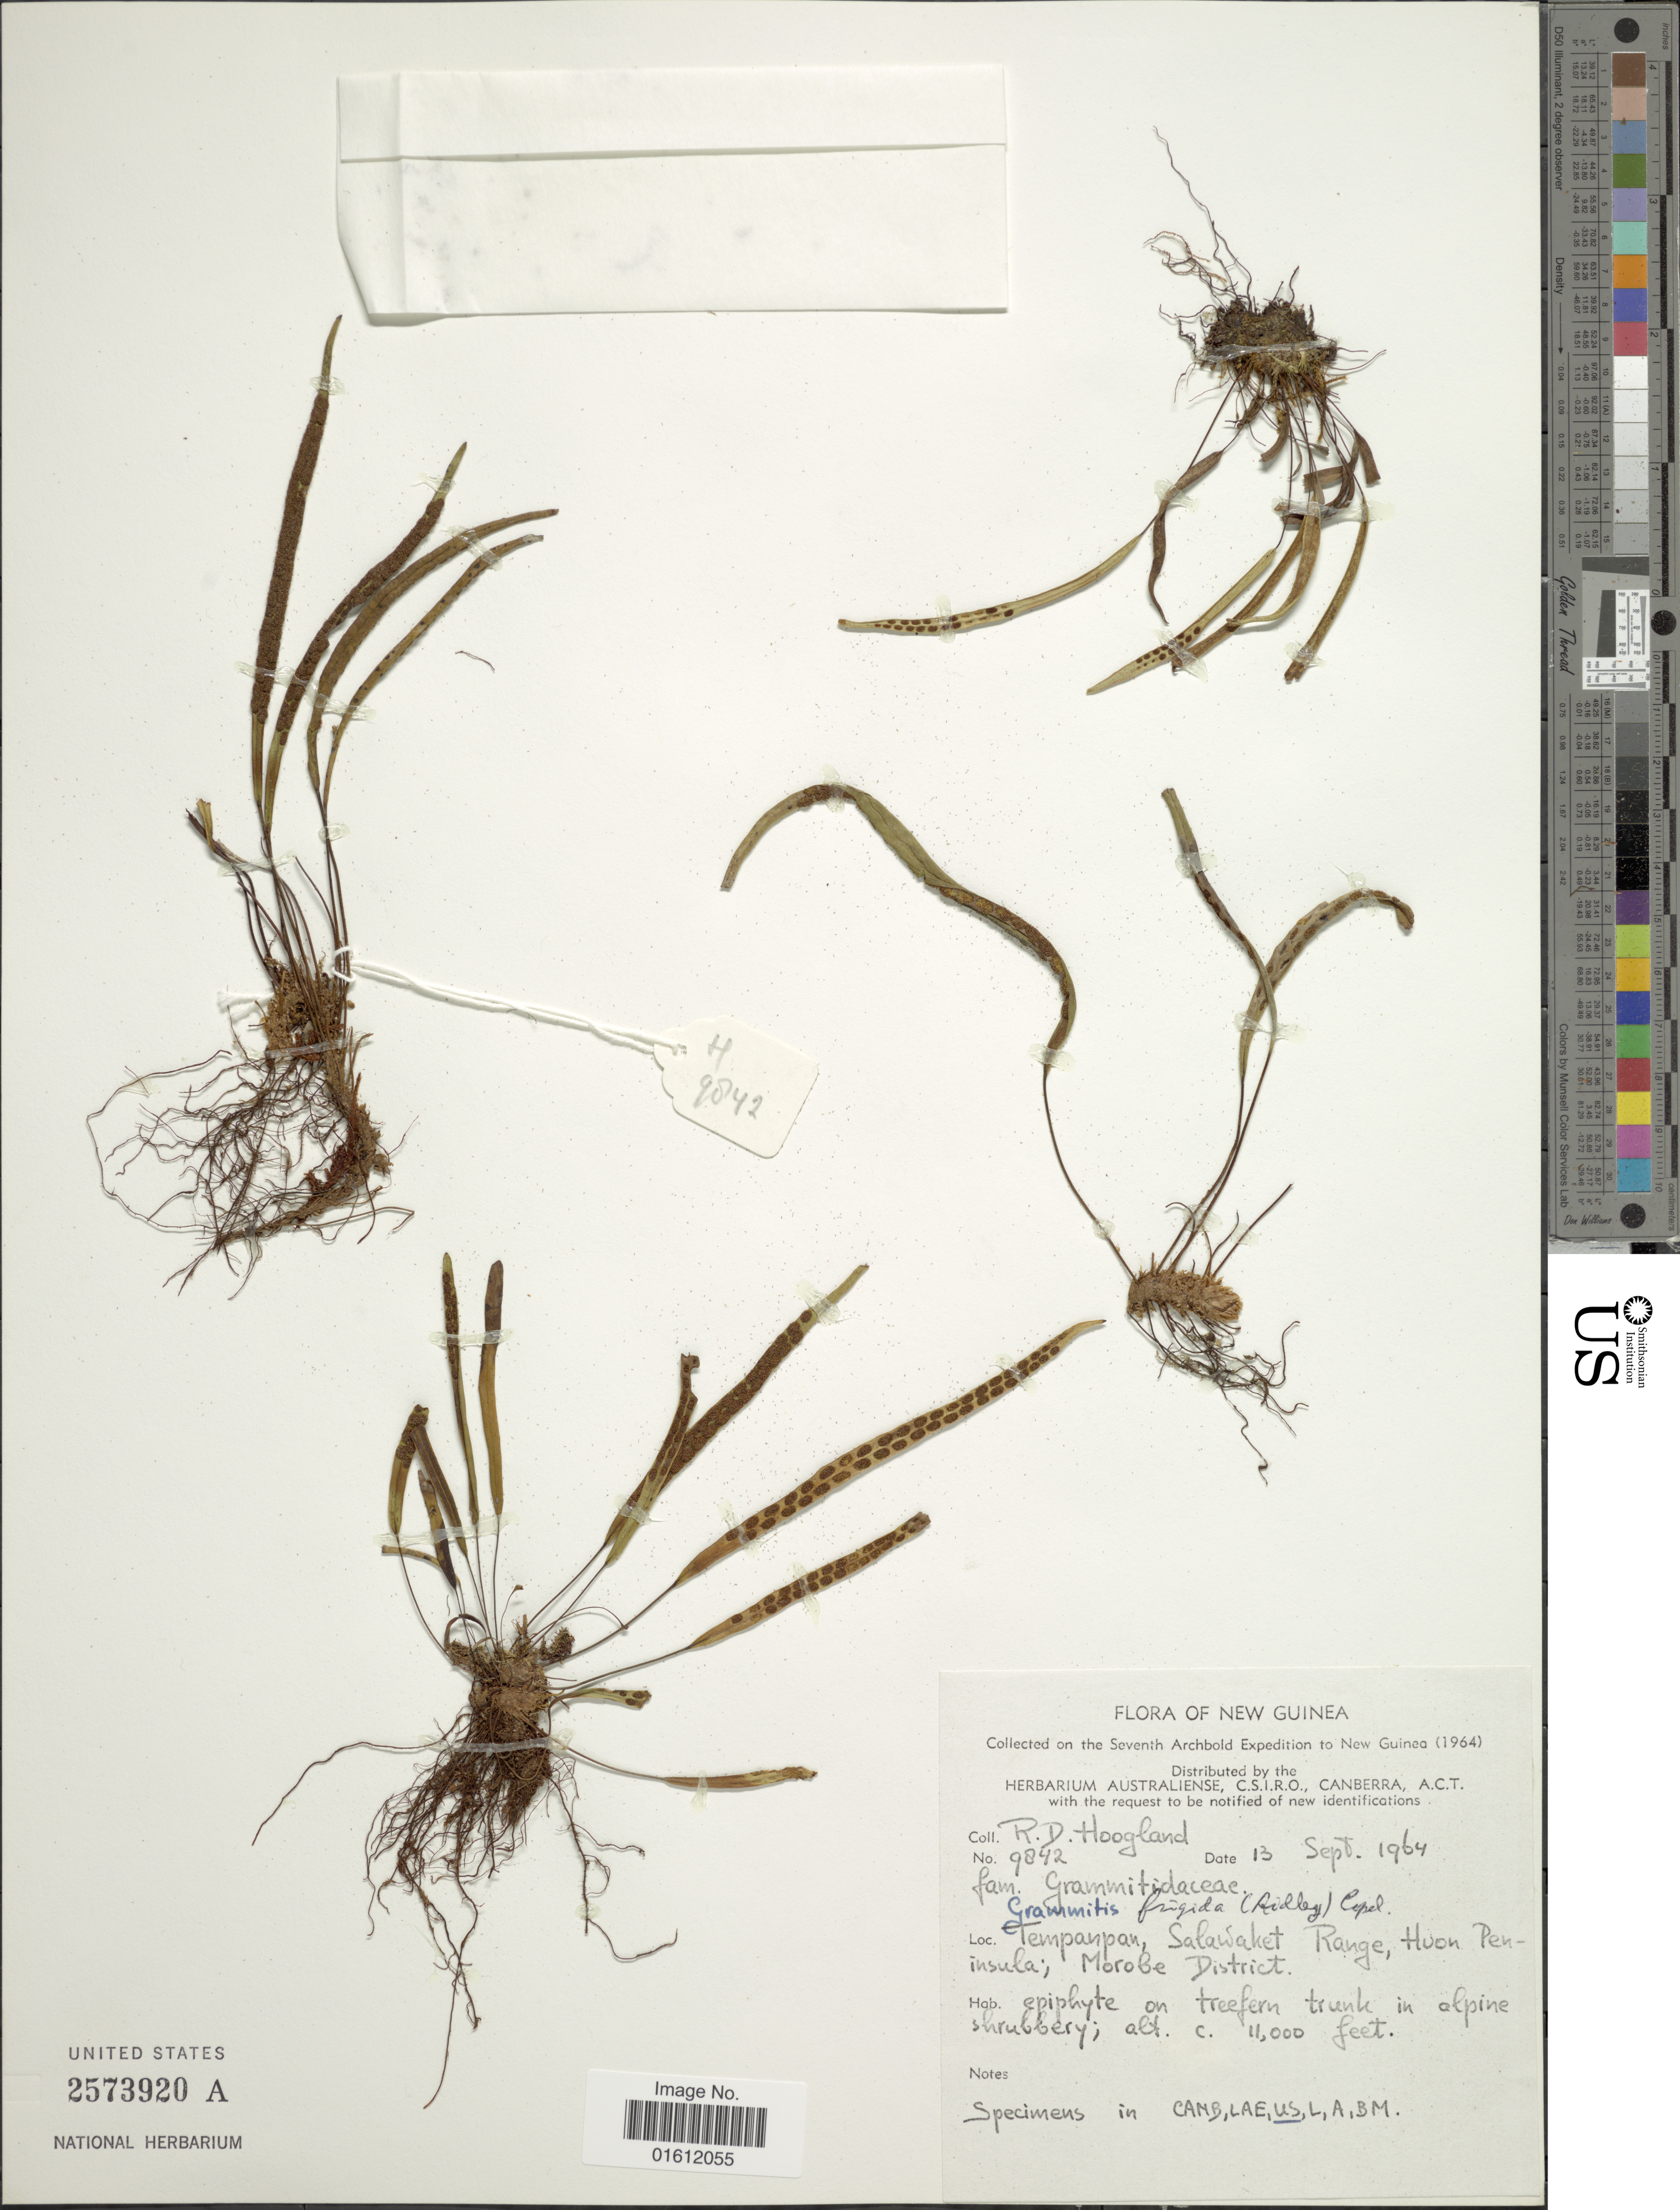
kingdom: Plantae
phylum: Tracheophyta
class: Polypodiopsida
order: Polypodiales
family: Polypodiaceae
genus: Oreogrammitis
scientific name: Oreogrammitis frigida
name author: (Ridl.) Parris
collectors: R. D. Hoogland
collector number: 9842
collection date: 1964-09-13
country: Papua New Guinea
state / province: Morobe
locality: New Guinea, Tempanpan, Salawaket Range, Huon Peninsula; Morobe District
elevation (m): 3353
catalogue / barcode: US 2573920A